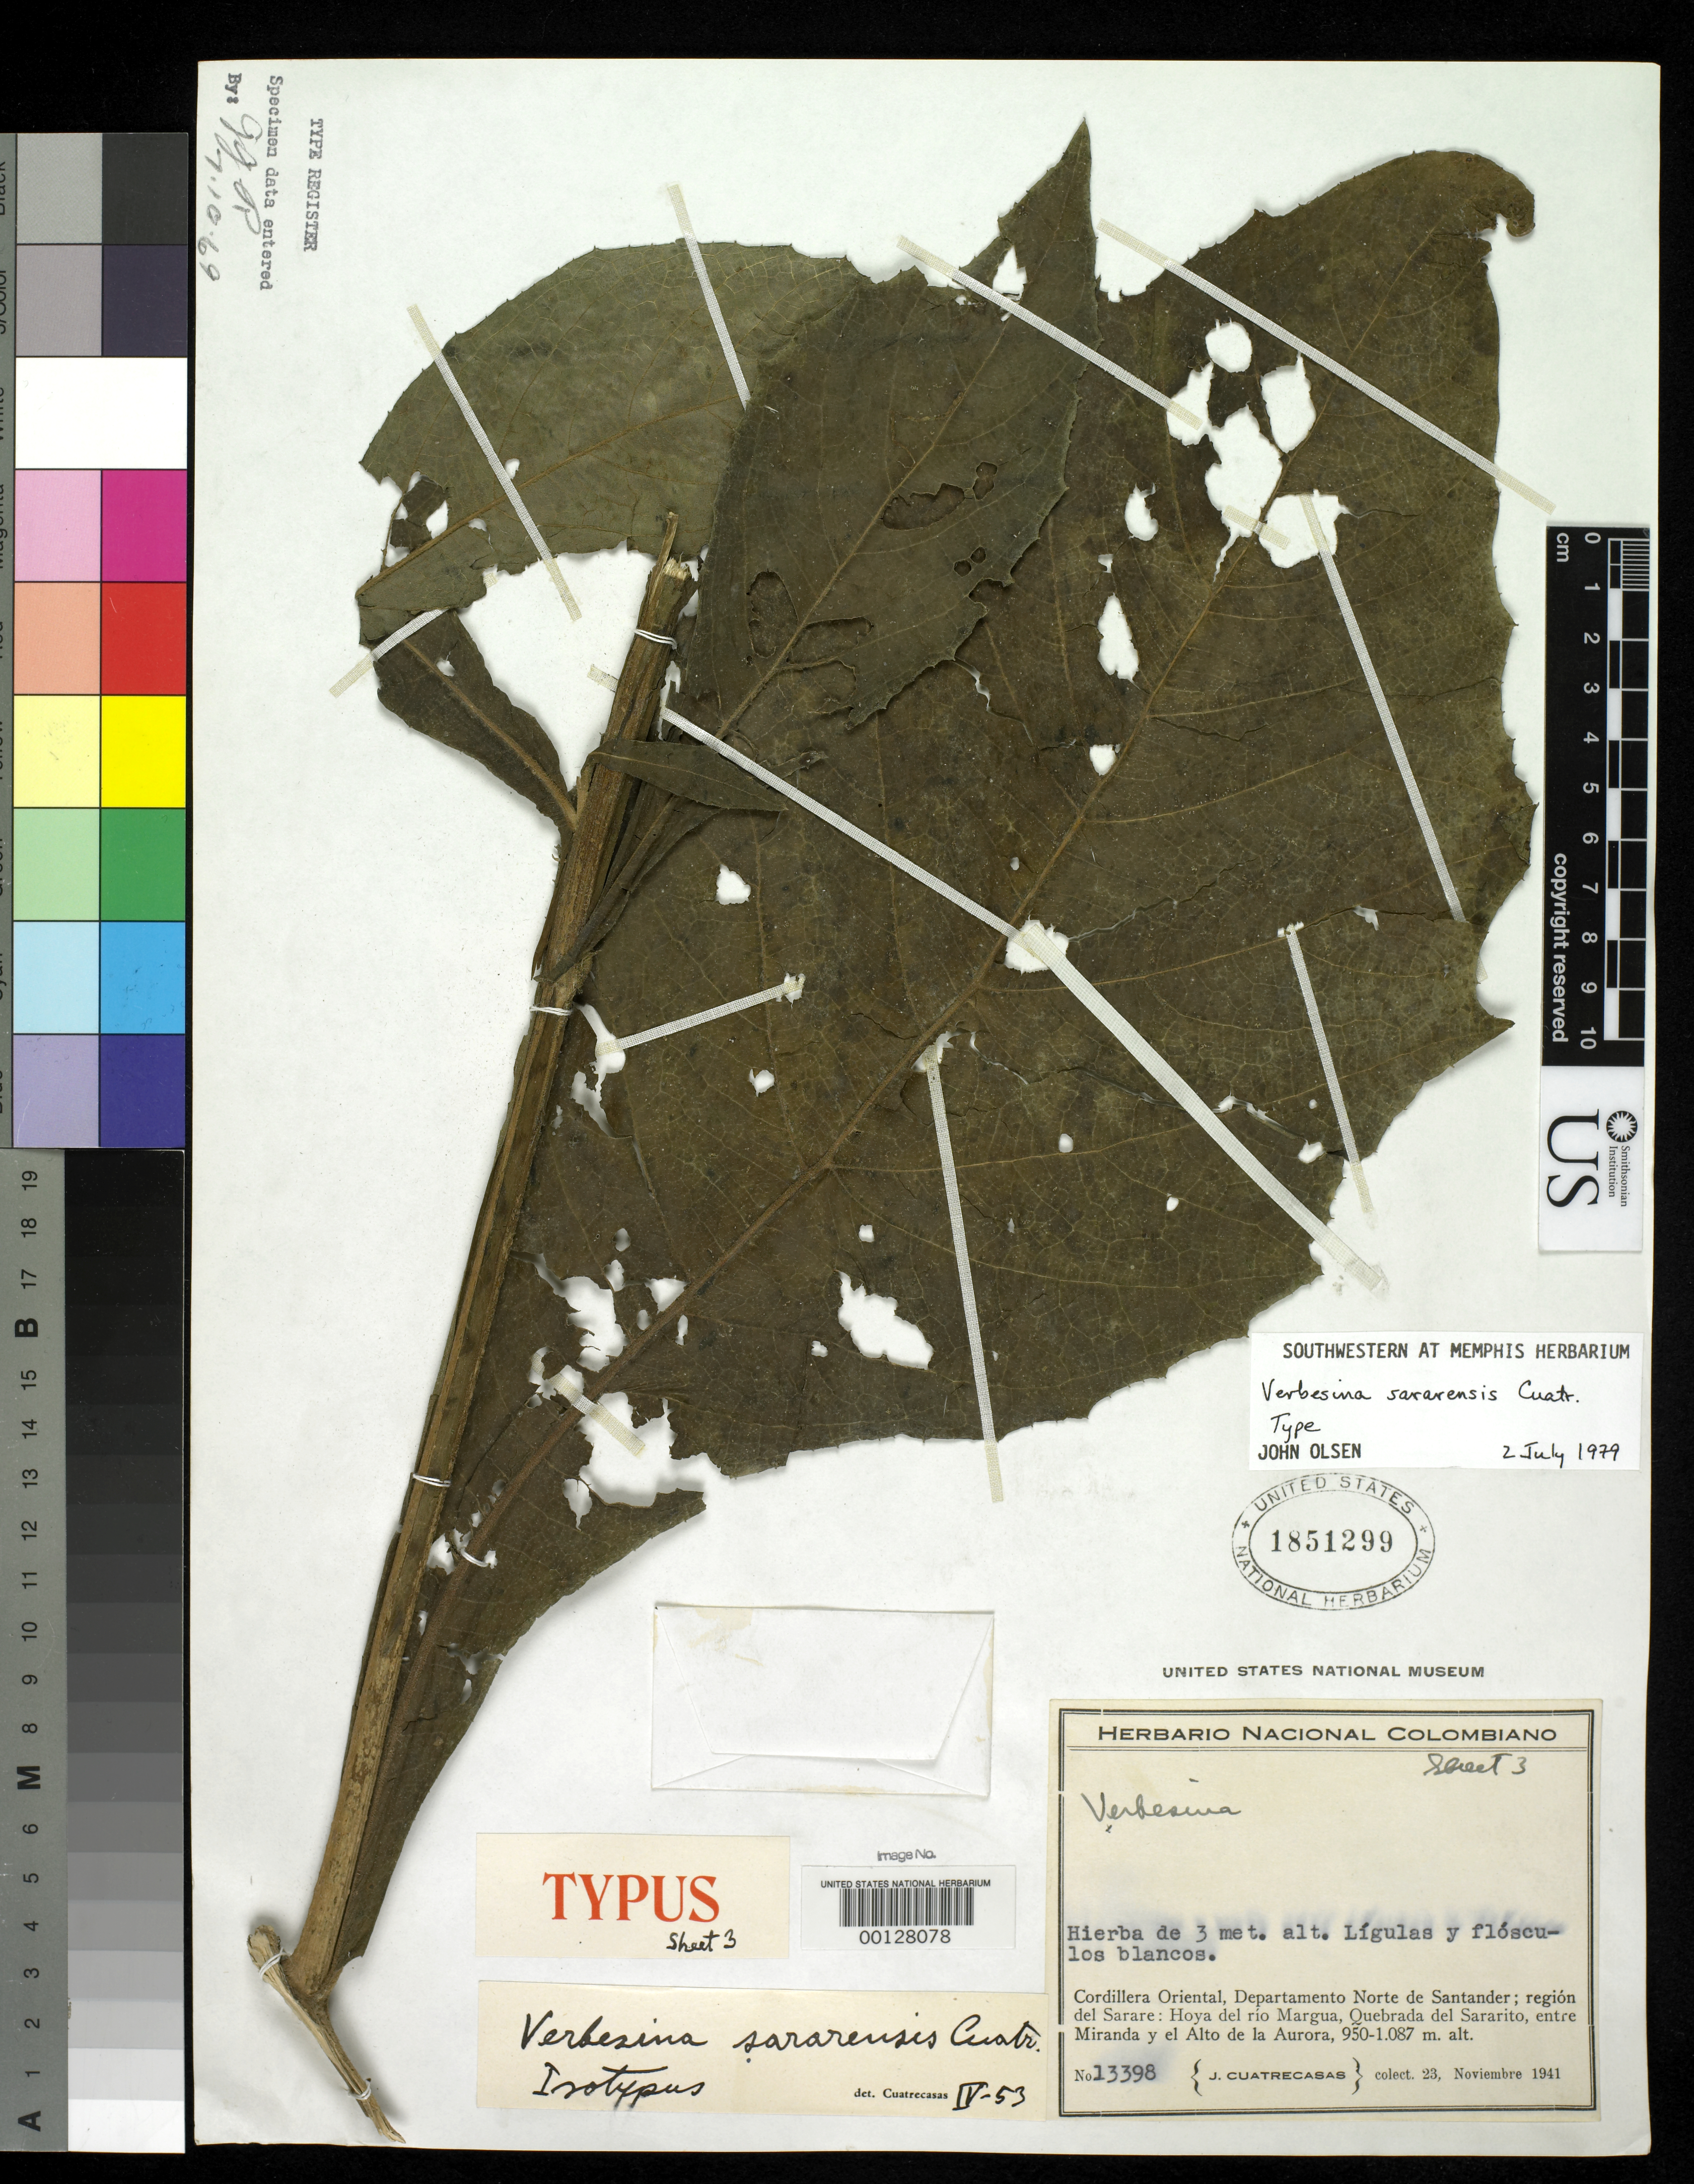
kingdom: Plantae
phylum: Tracheophyta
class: Magnoliopsida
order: Asterales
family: Asteraceae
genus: Verbesina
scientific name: Verbesina sararensis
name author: Cuatrec.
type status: Isotype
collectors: J. Cuatrecasas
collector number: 13398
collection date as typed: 23 Nov 1941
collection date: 1941-11-23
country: Colombia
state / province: Norte de Santander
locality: Entre Miranda and Alto de La Aurora.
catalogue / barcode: US 1851299